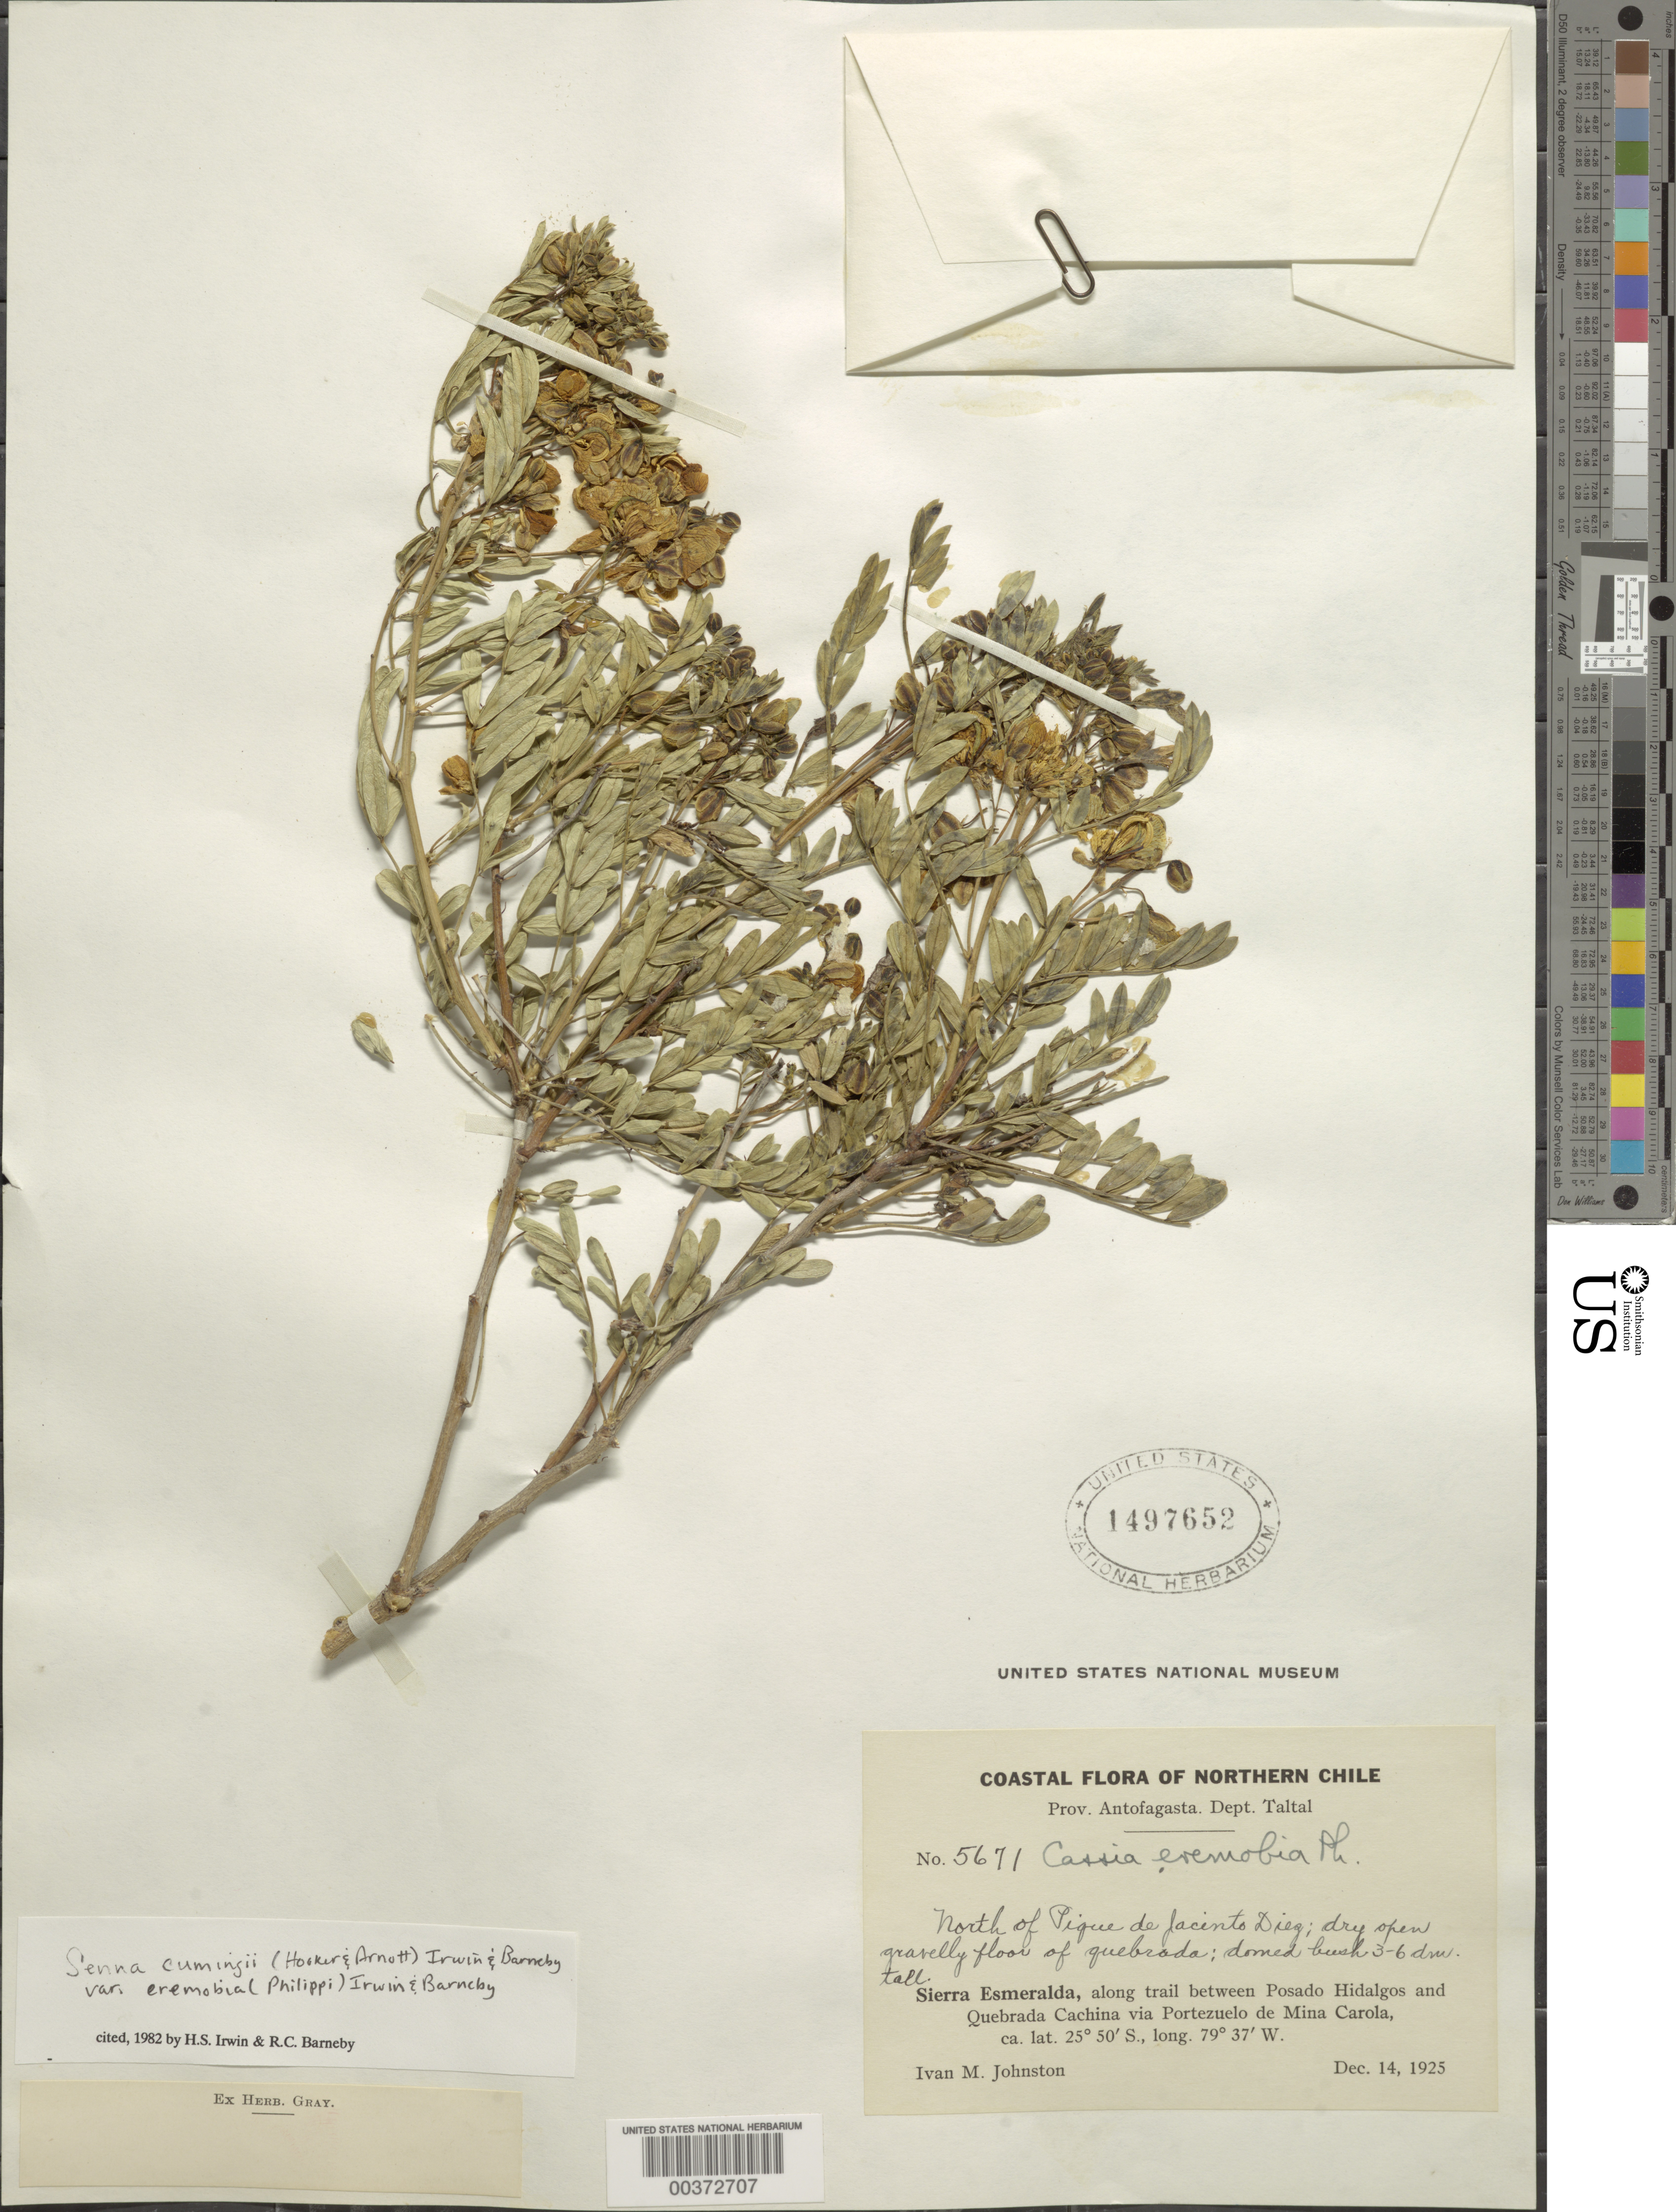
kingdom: Plantae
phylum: Tracheophyta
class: Magnoliopsida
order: Fabales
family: Fabaceae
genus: Senna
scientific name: Senna cumingii var. eremobia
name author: (Phil.) H.S. Irwin & Barneby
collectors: I.M. Johnston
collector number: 5671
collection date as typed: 14 Dec 1925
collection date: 1925-12-14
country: Chile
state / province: Antofagasta (II)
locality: Taltal dept., sierra esmeralda; n of pique de jacinto diez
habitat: Dry open gravelly floor of quebrada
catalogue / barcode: US 1497652